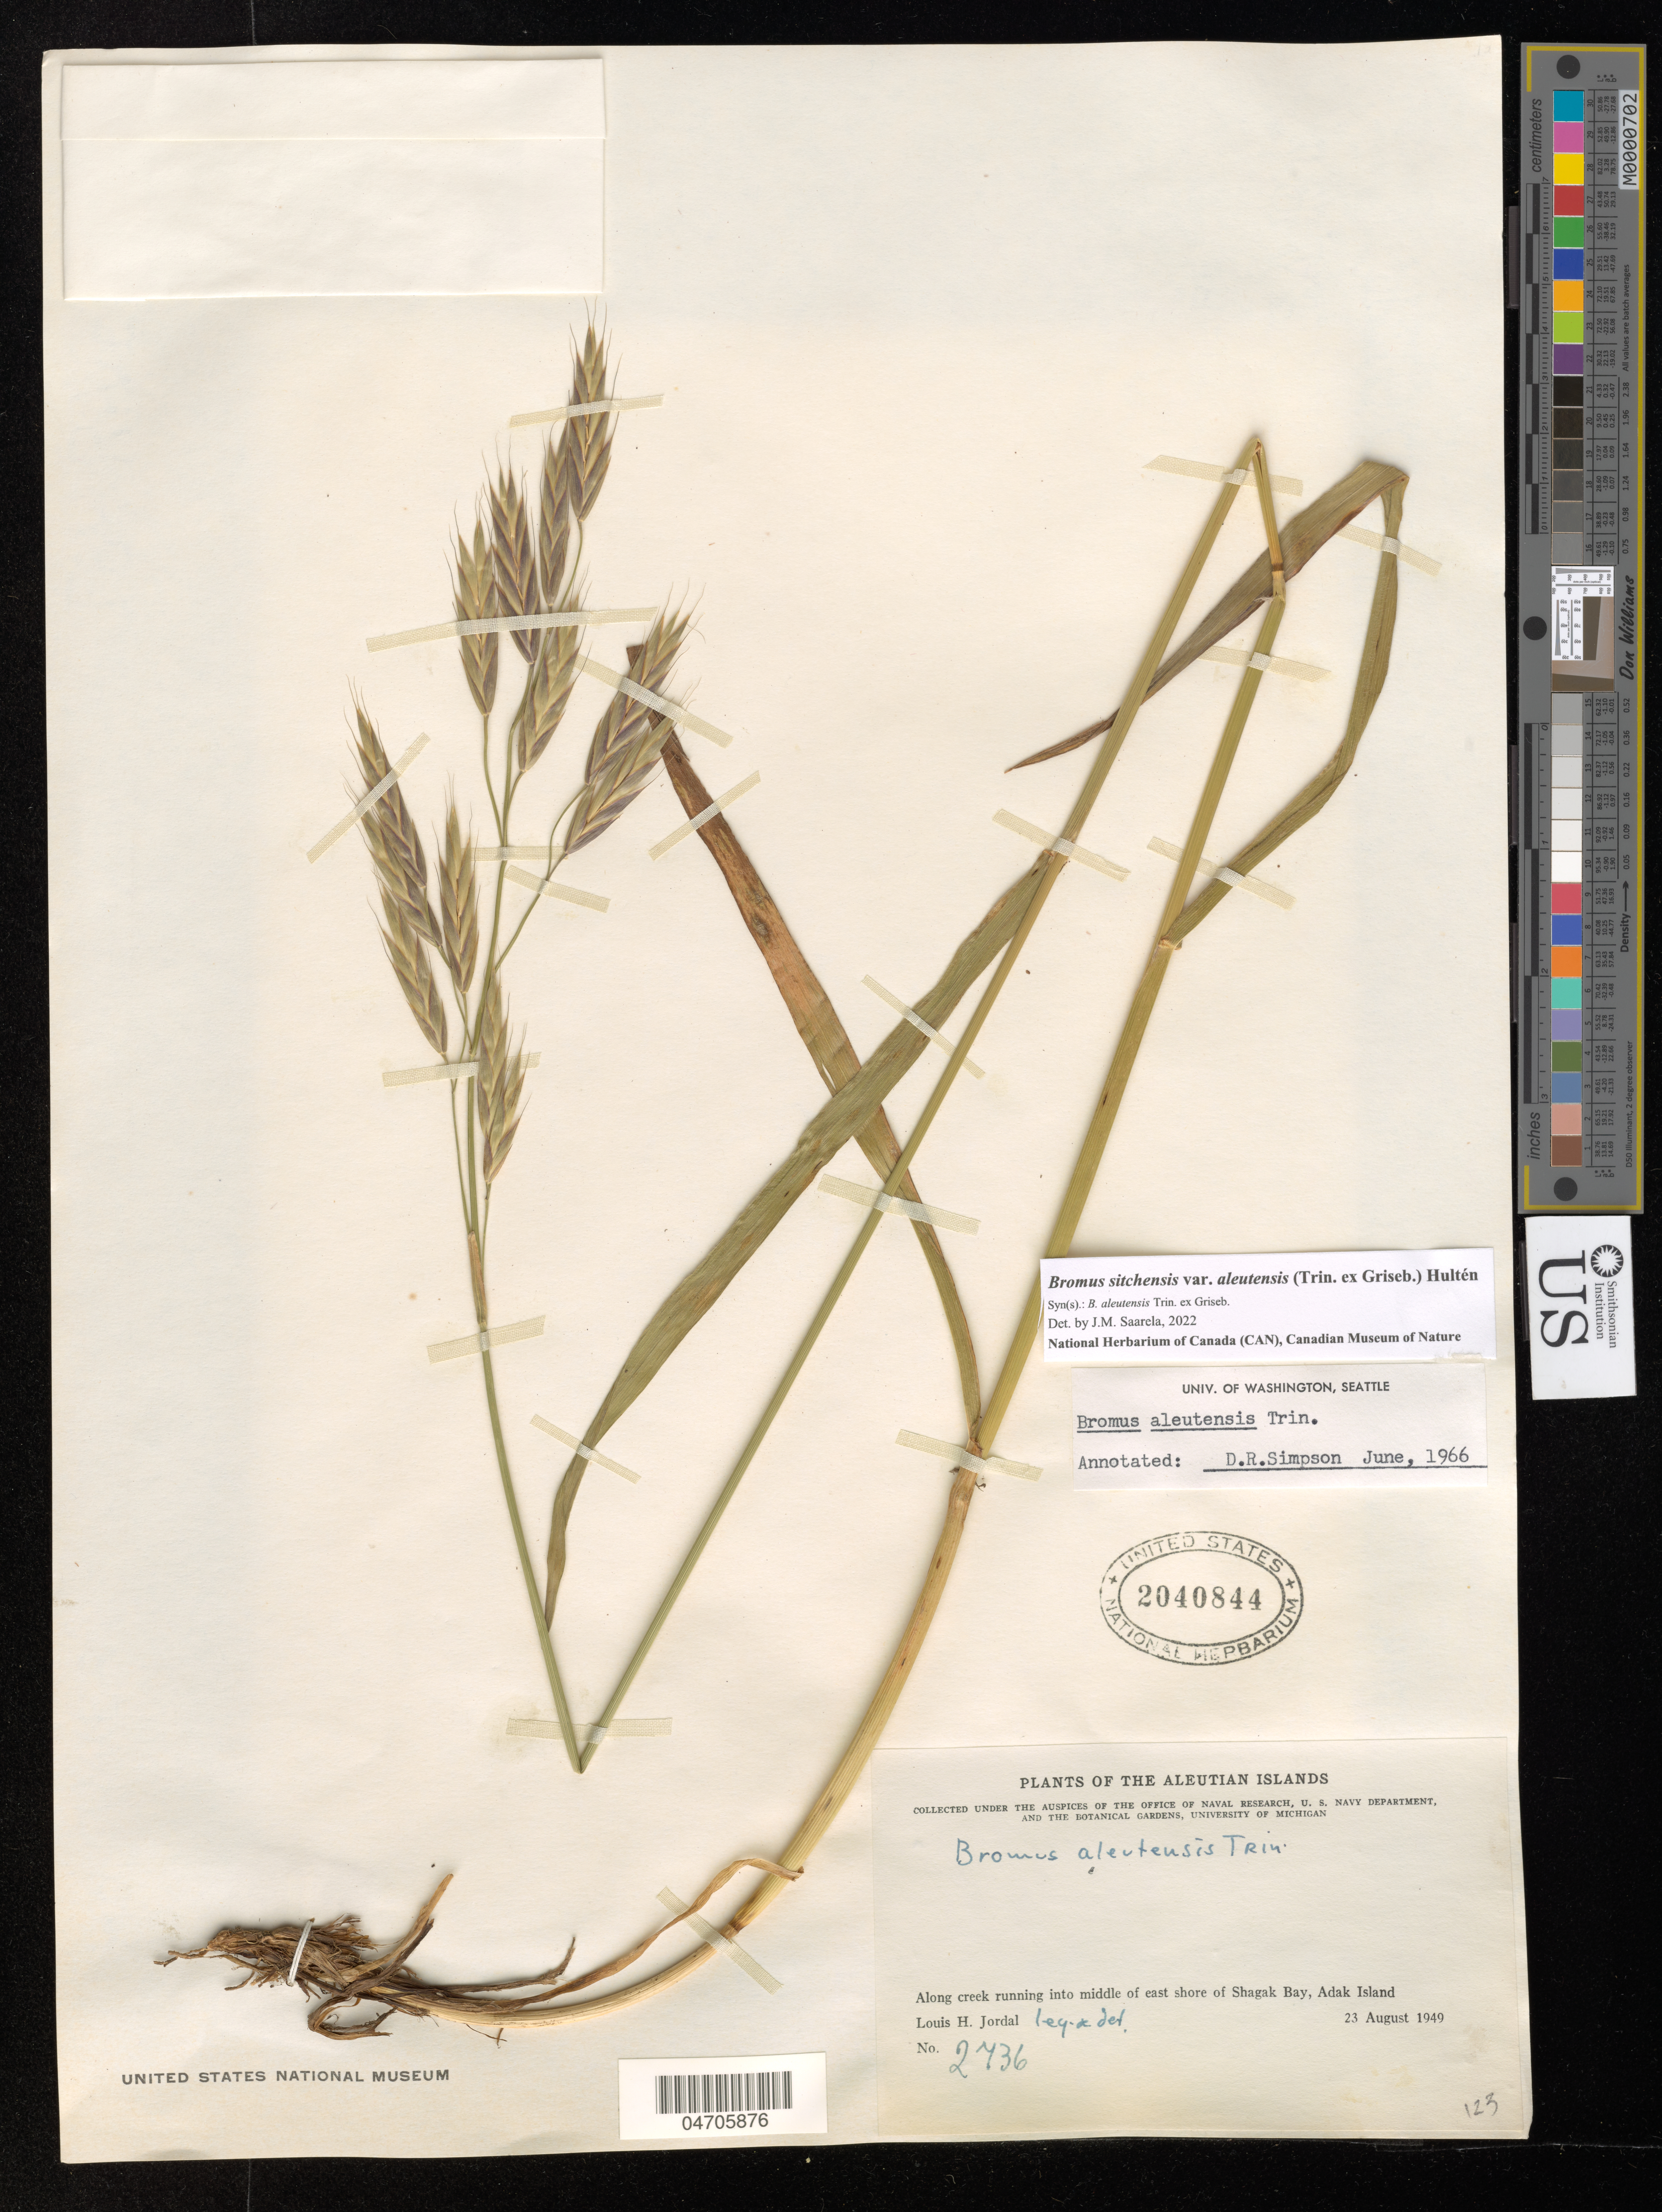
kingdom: Plantae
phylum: Tracheophyta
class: Liliopsida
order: Poales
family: Poaceae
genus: Bromus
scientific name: Bromus sitchensis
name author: Trin. in Bong.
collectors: L. Jordal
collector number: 2736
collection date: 1949-08-23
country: United States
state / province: Alaska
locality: Aleutian Islands. Along creek running into middle of east shore of Shagak Bay, Adak Island.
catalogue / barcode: US 2040844